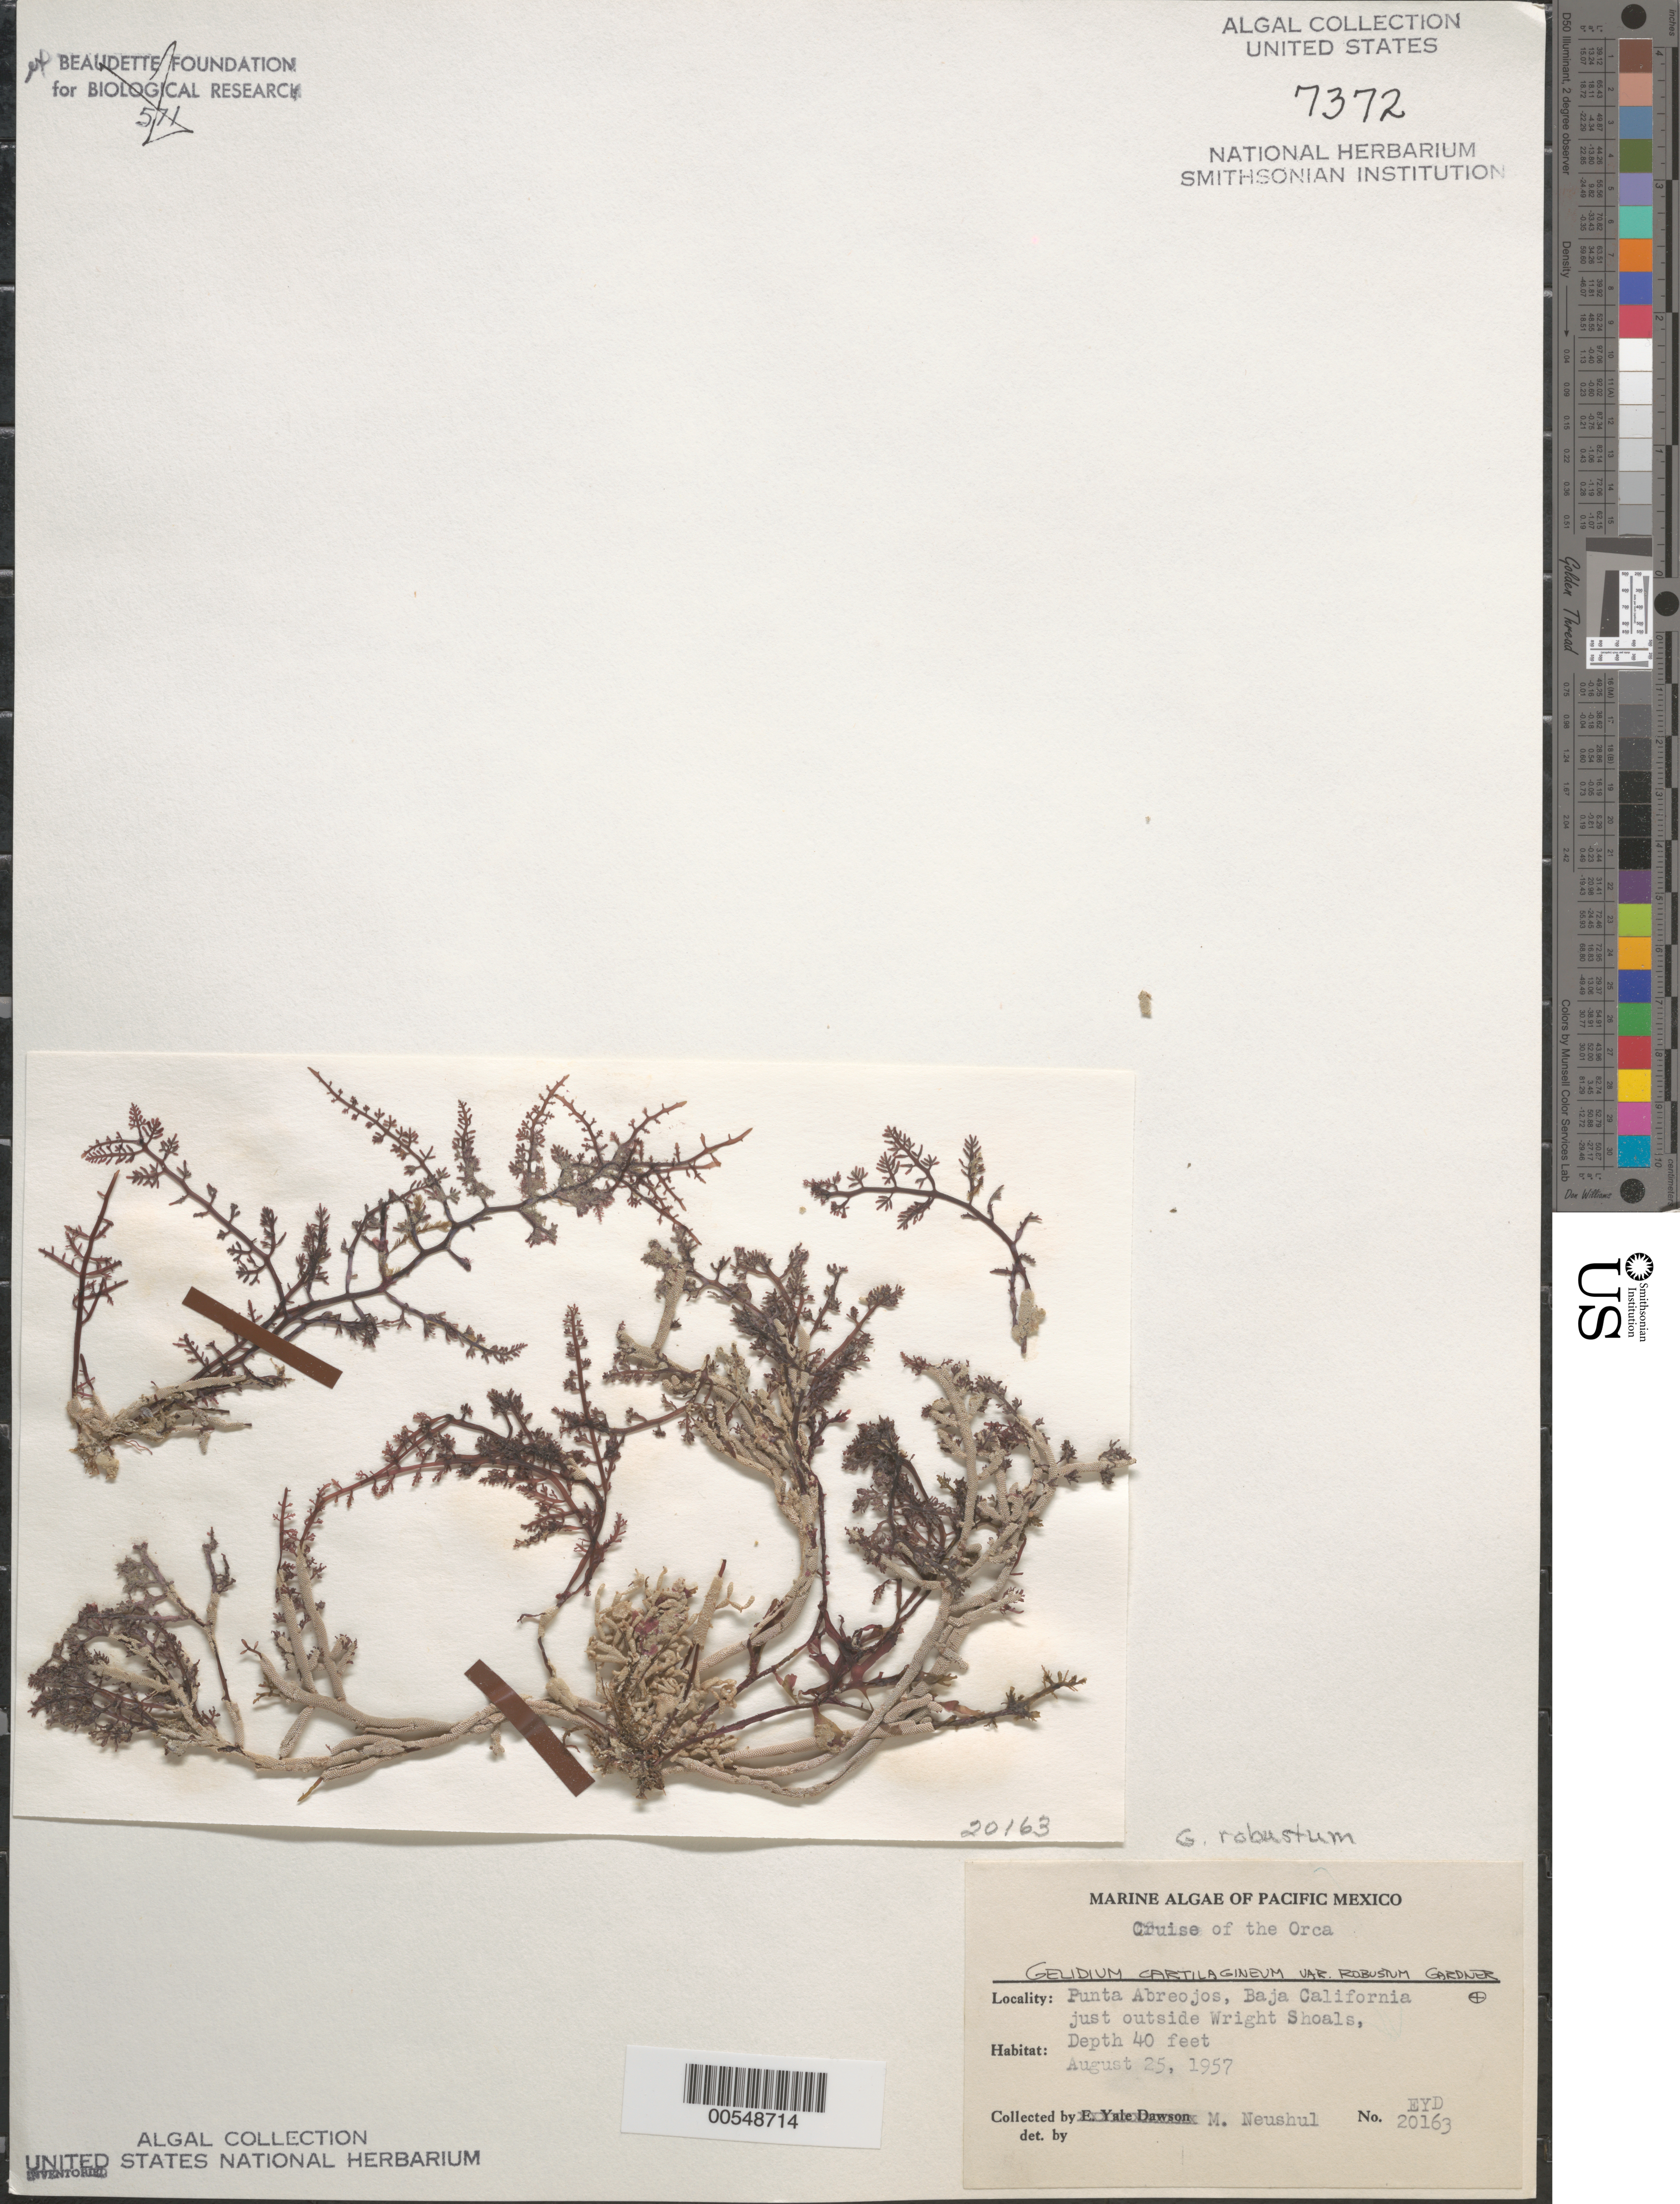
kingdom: Plantae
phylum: Rhodophyta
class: Florideophyceae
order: Gelidiales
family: Gelidiaceae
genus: Gelidium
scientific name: Gelidium robustum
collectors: M. Neushul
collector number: EYD 20163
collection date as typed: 25 Aug 1957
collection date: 1957-08-25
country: Mexico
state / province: Baja California Sur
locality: Punta Abreojos by Wright Shoals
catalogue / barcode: US 7372